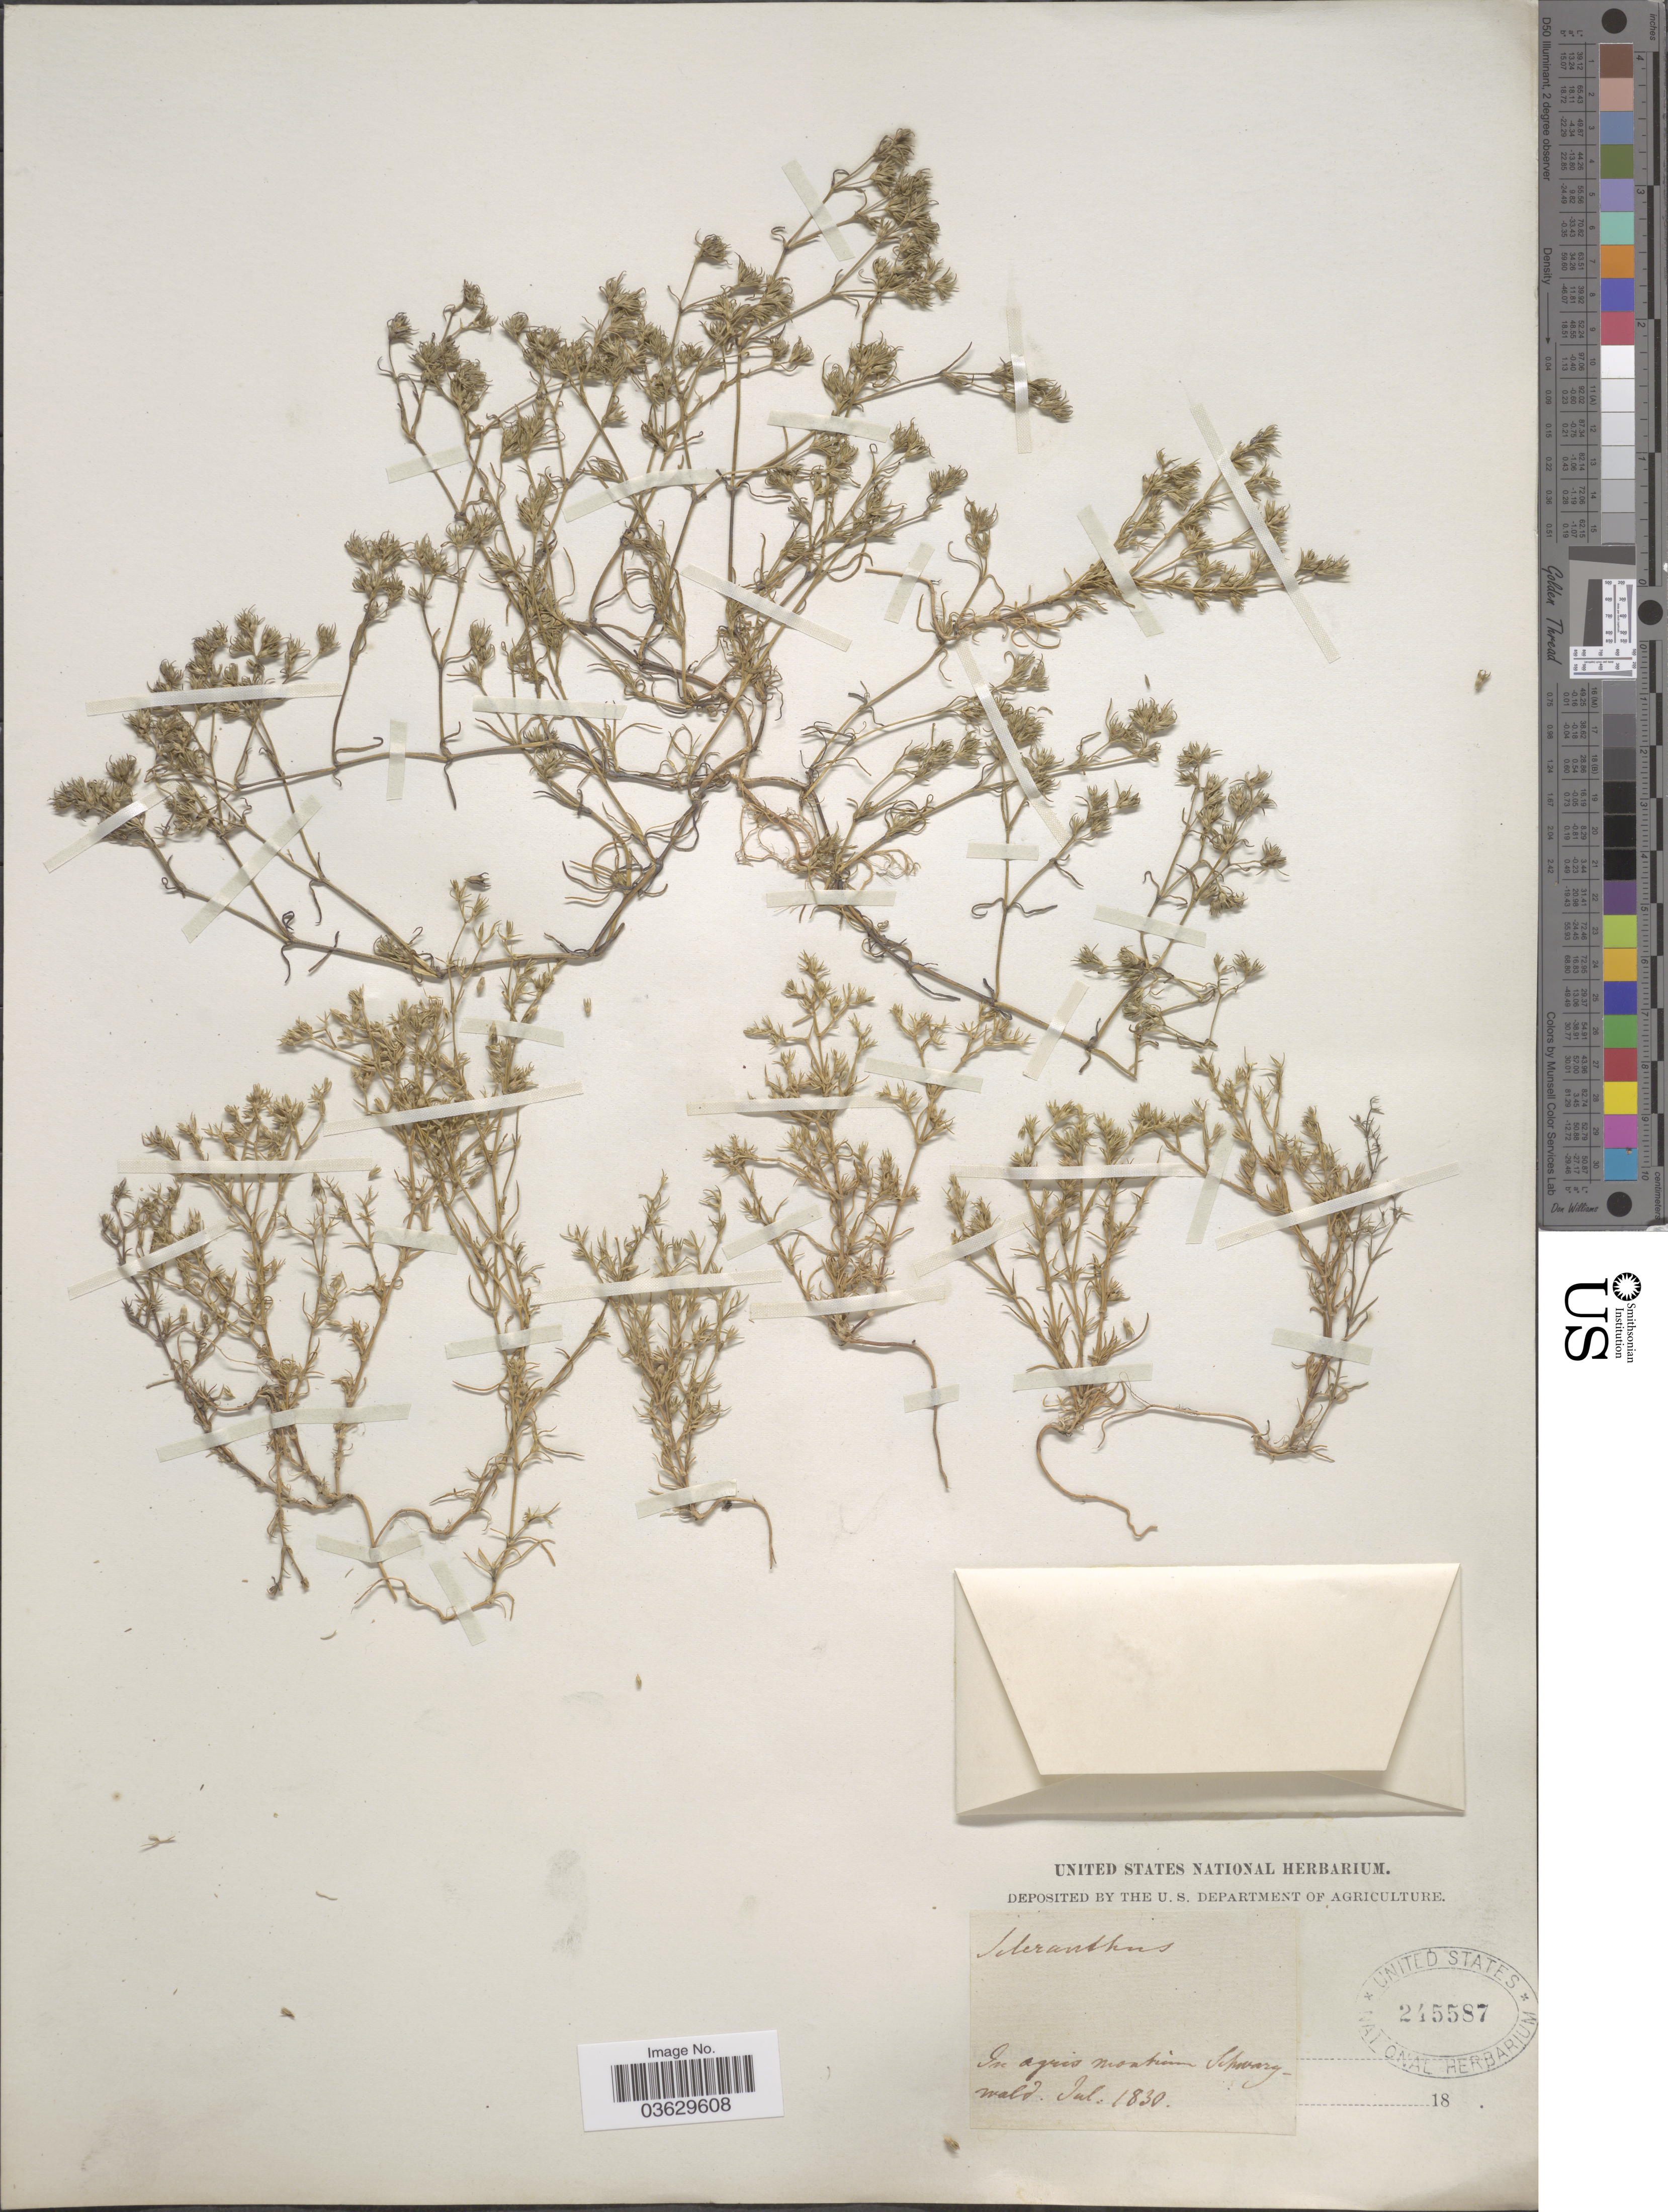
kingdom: Plantae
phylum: Tracheophyta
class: Magnoliopsida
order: Caryophyllales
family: Caryophyllaceae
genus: Scleranthus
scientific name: Scleranthus sp.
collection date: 1830-07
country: Germany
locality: In agris moaticum Schwarzwald.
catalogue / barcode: US 245587